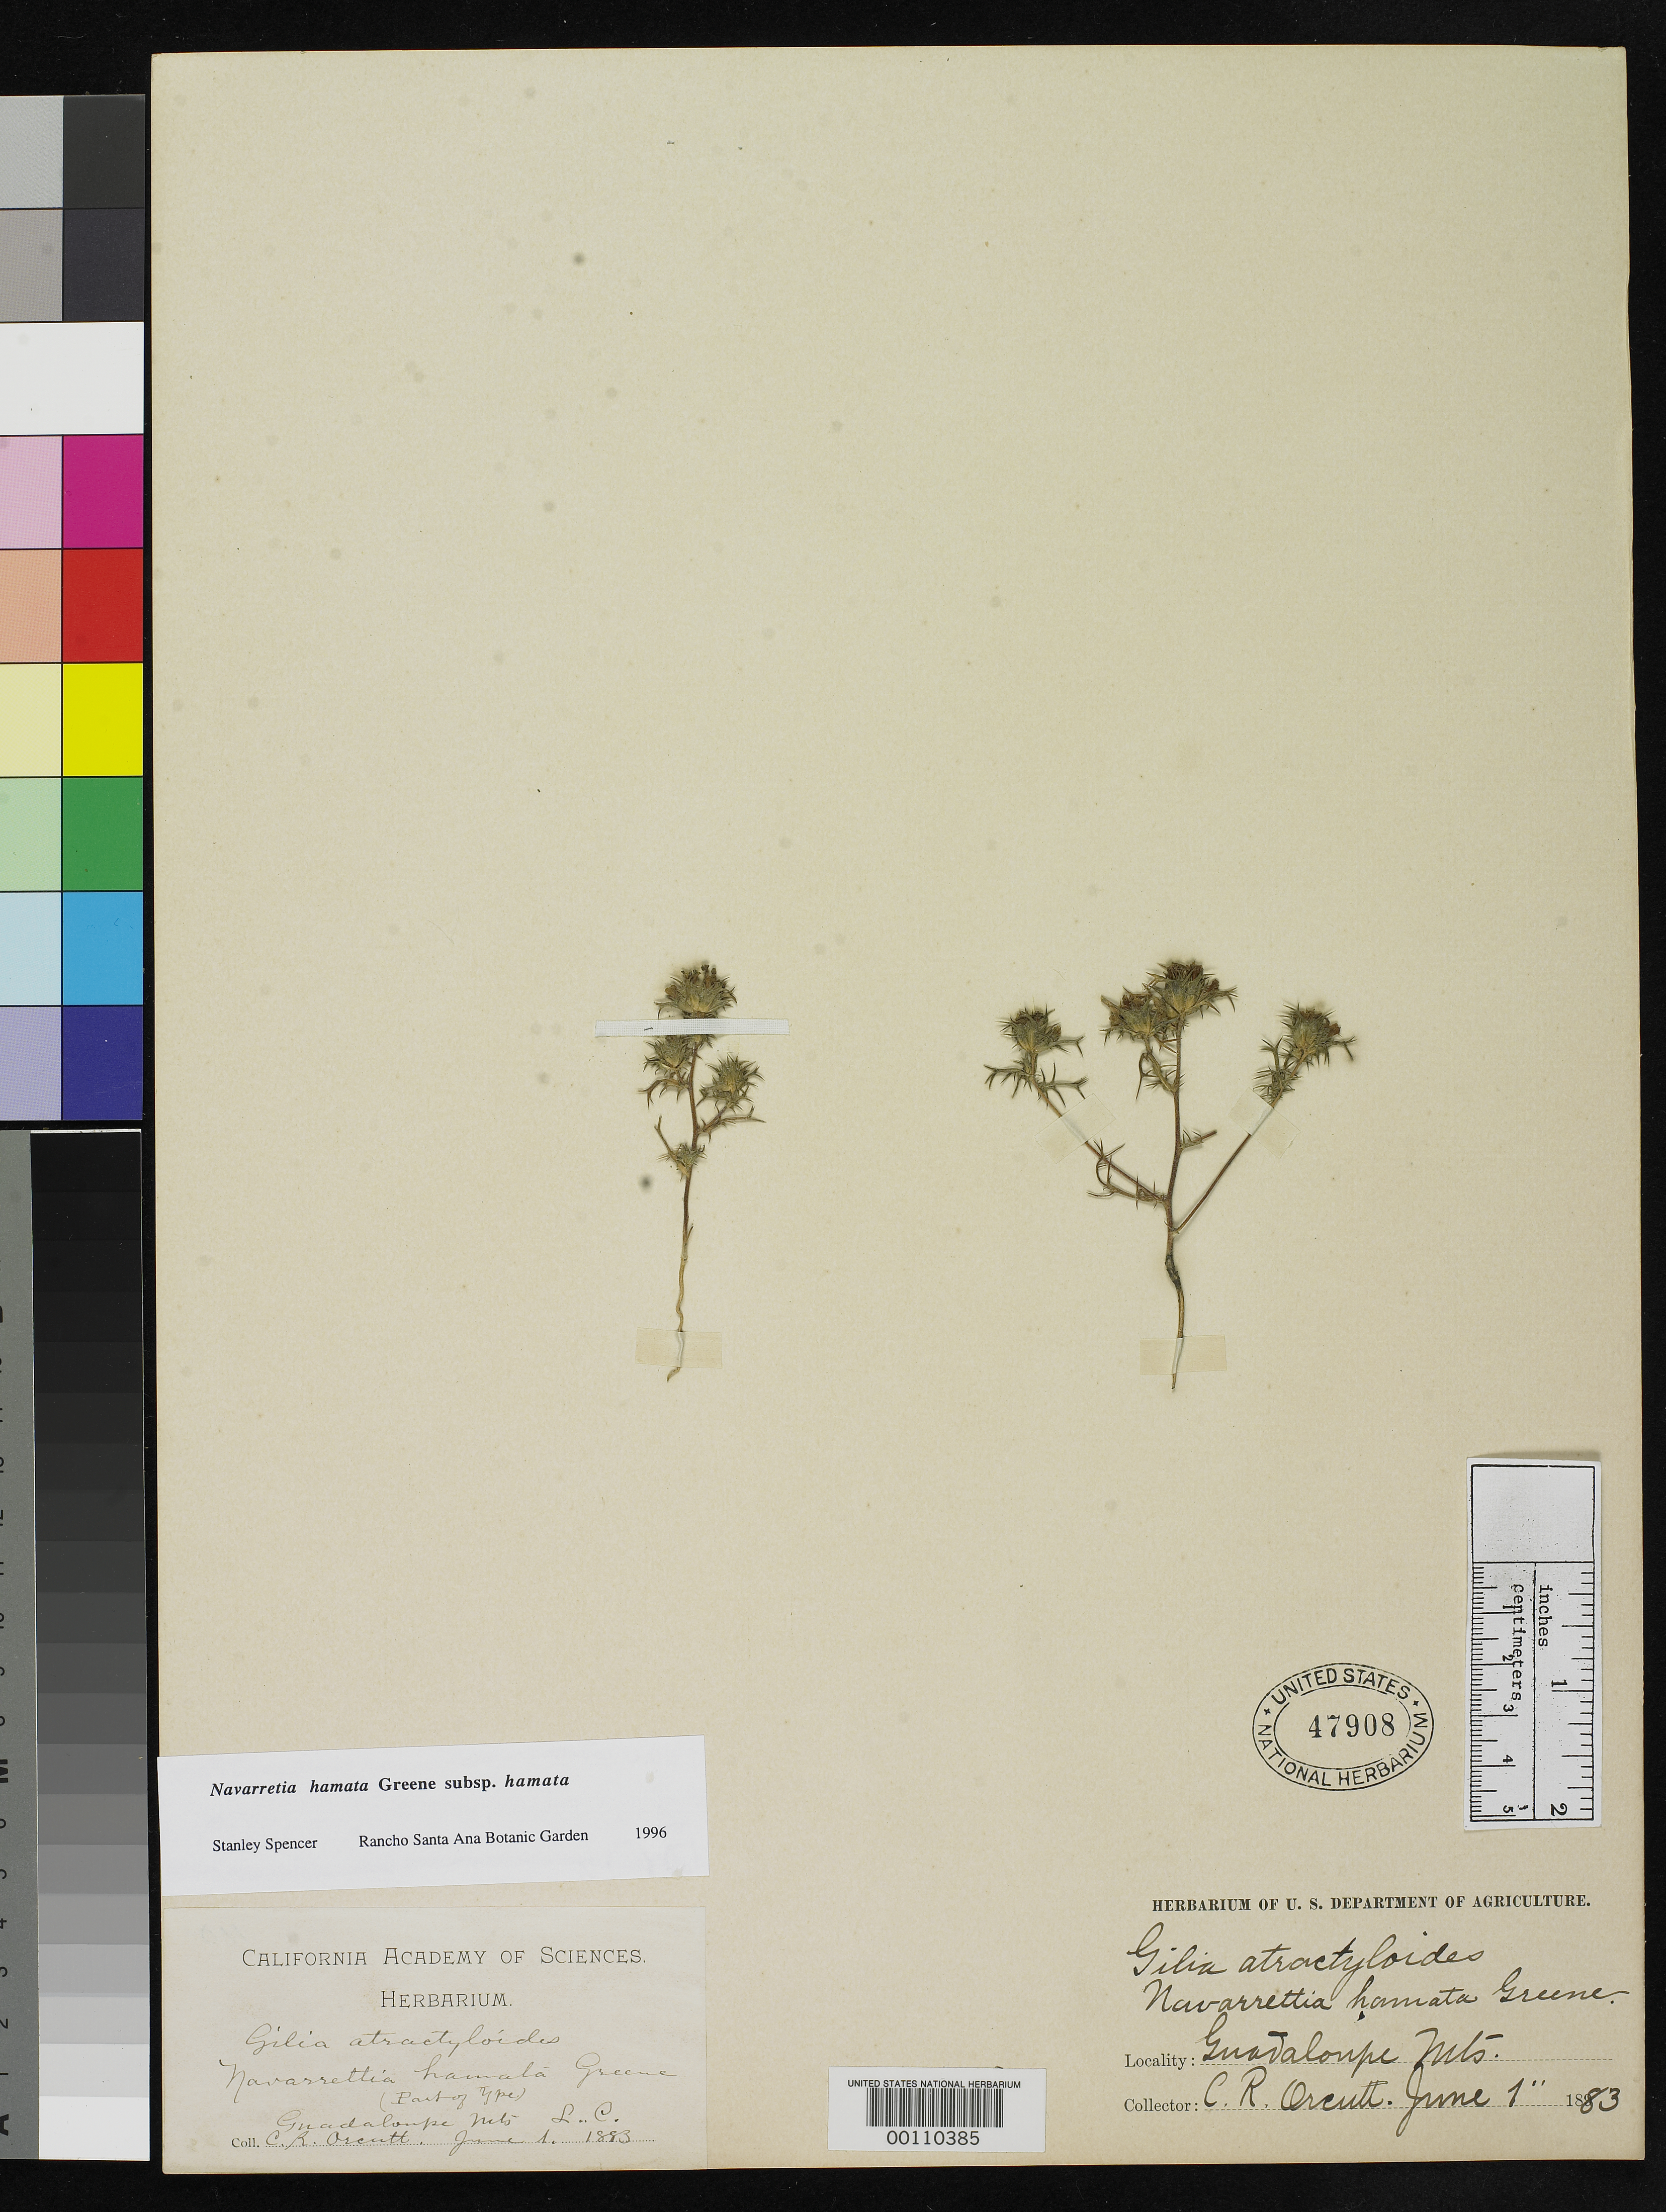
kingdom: Plantae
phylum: Tracheophyta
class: Magnoliopsida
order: Ericales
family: Polemoniaceae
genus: Navarretia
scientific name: Navarretia hamata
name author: Greene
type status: Isosyntype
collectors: C. R. Orcutt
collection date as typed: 01 Jun 1883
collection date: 1883-06-01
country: Mexico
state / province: Baja California Norte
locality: Guadalupe Mts.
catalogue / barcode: US 47908